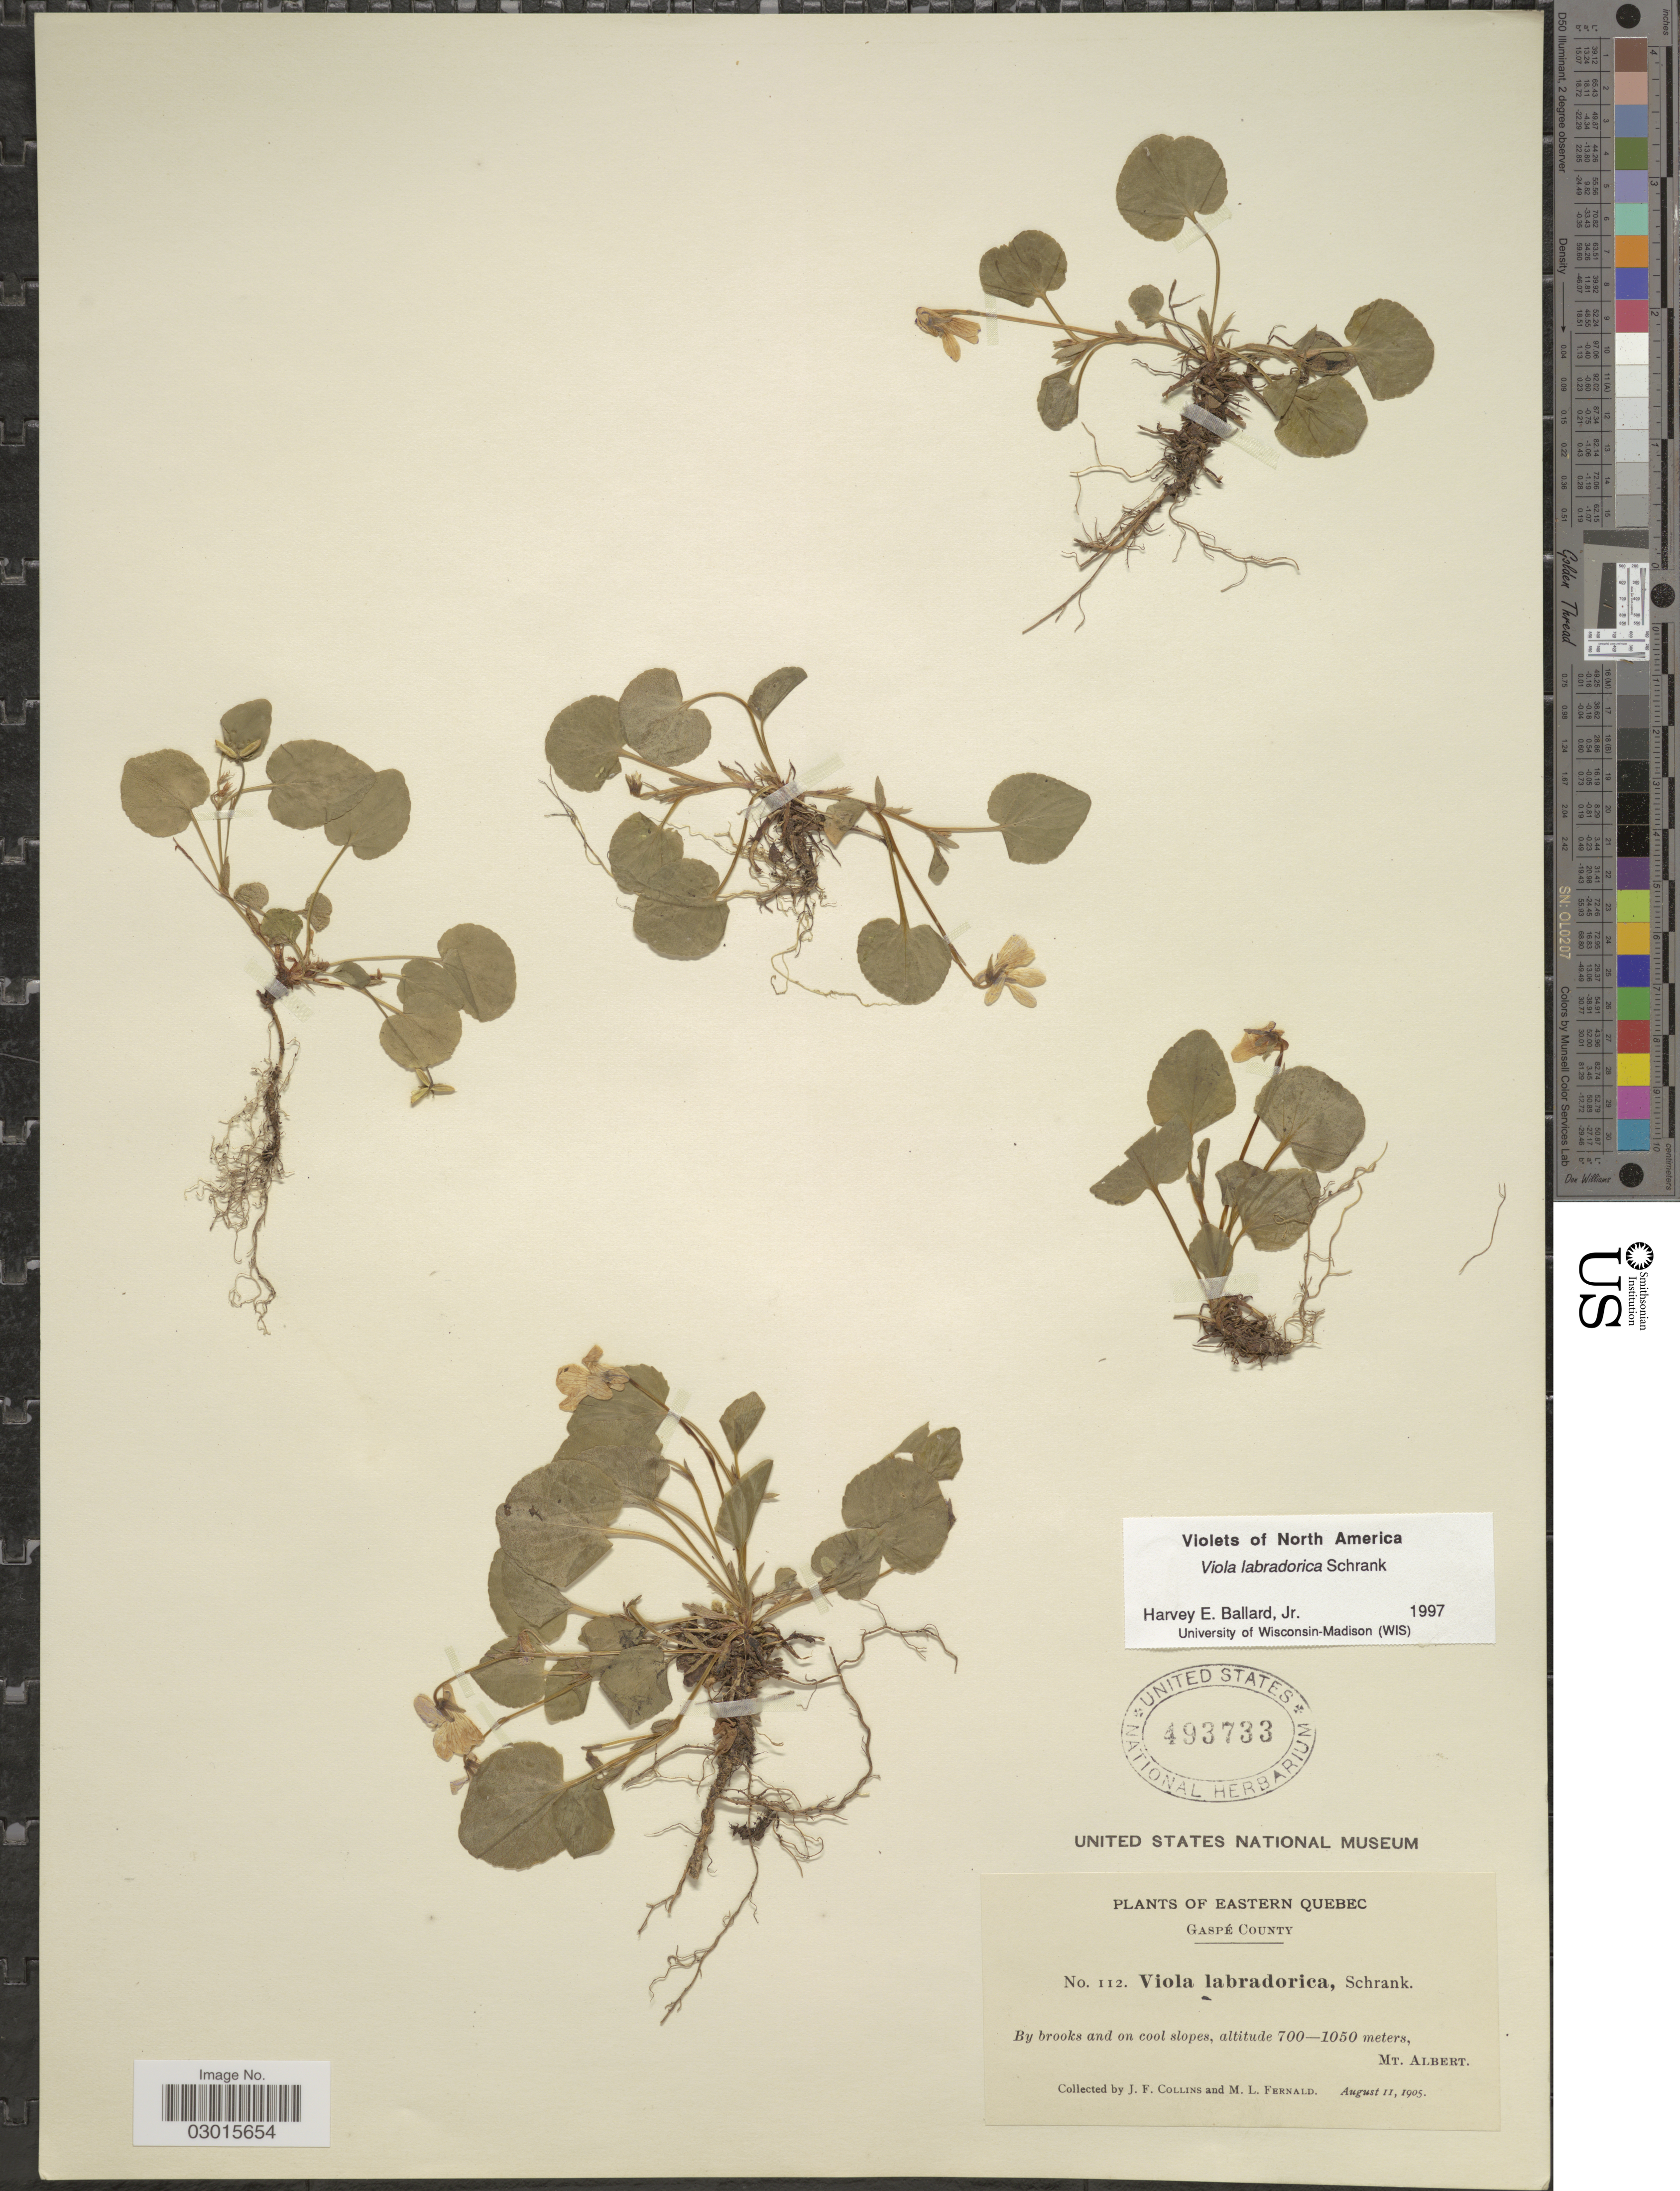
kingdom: Plantae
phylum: Tracheophyta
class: Magnoliopsida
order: Malpighiales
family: Violaceae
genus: Viola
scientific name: Viola labradorica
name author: Schrank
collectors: J. Collins & M. L. Fernald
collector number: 112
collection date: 1905-08-11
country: Canada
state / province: Quebec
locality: Eastern Quebec. Gaspé County. Mt. Albert.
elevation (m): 700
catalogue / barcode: US 493733